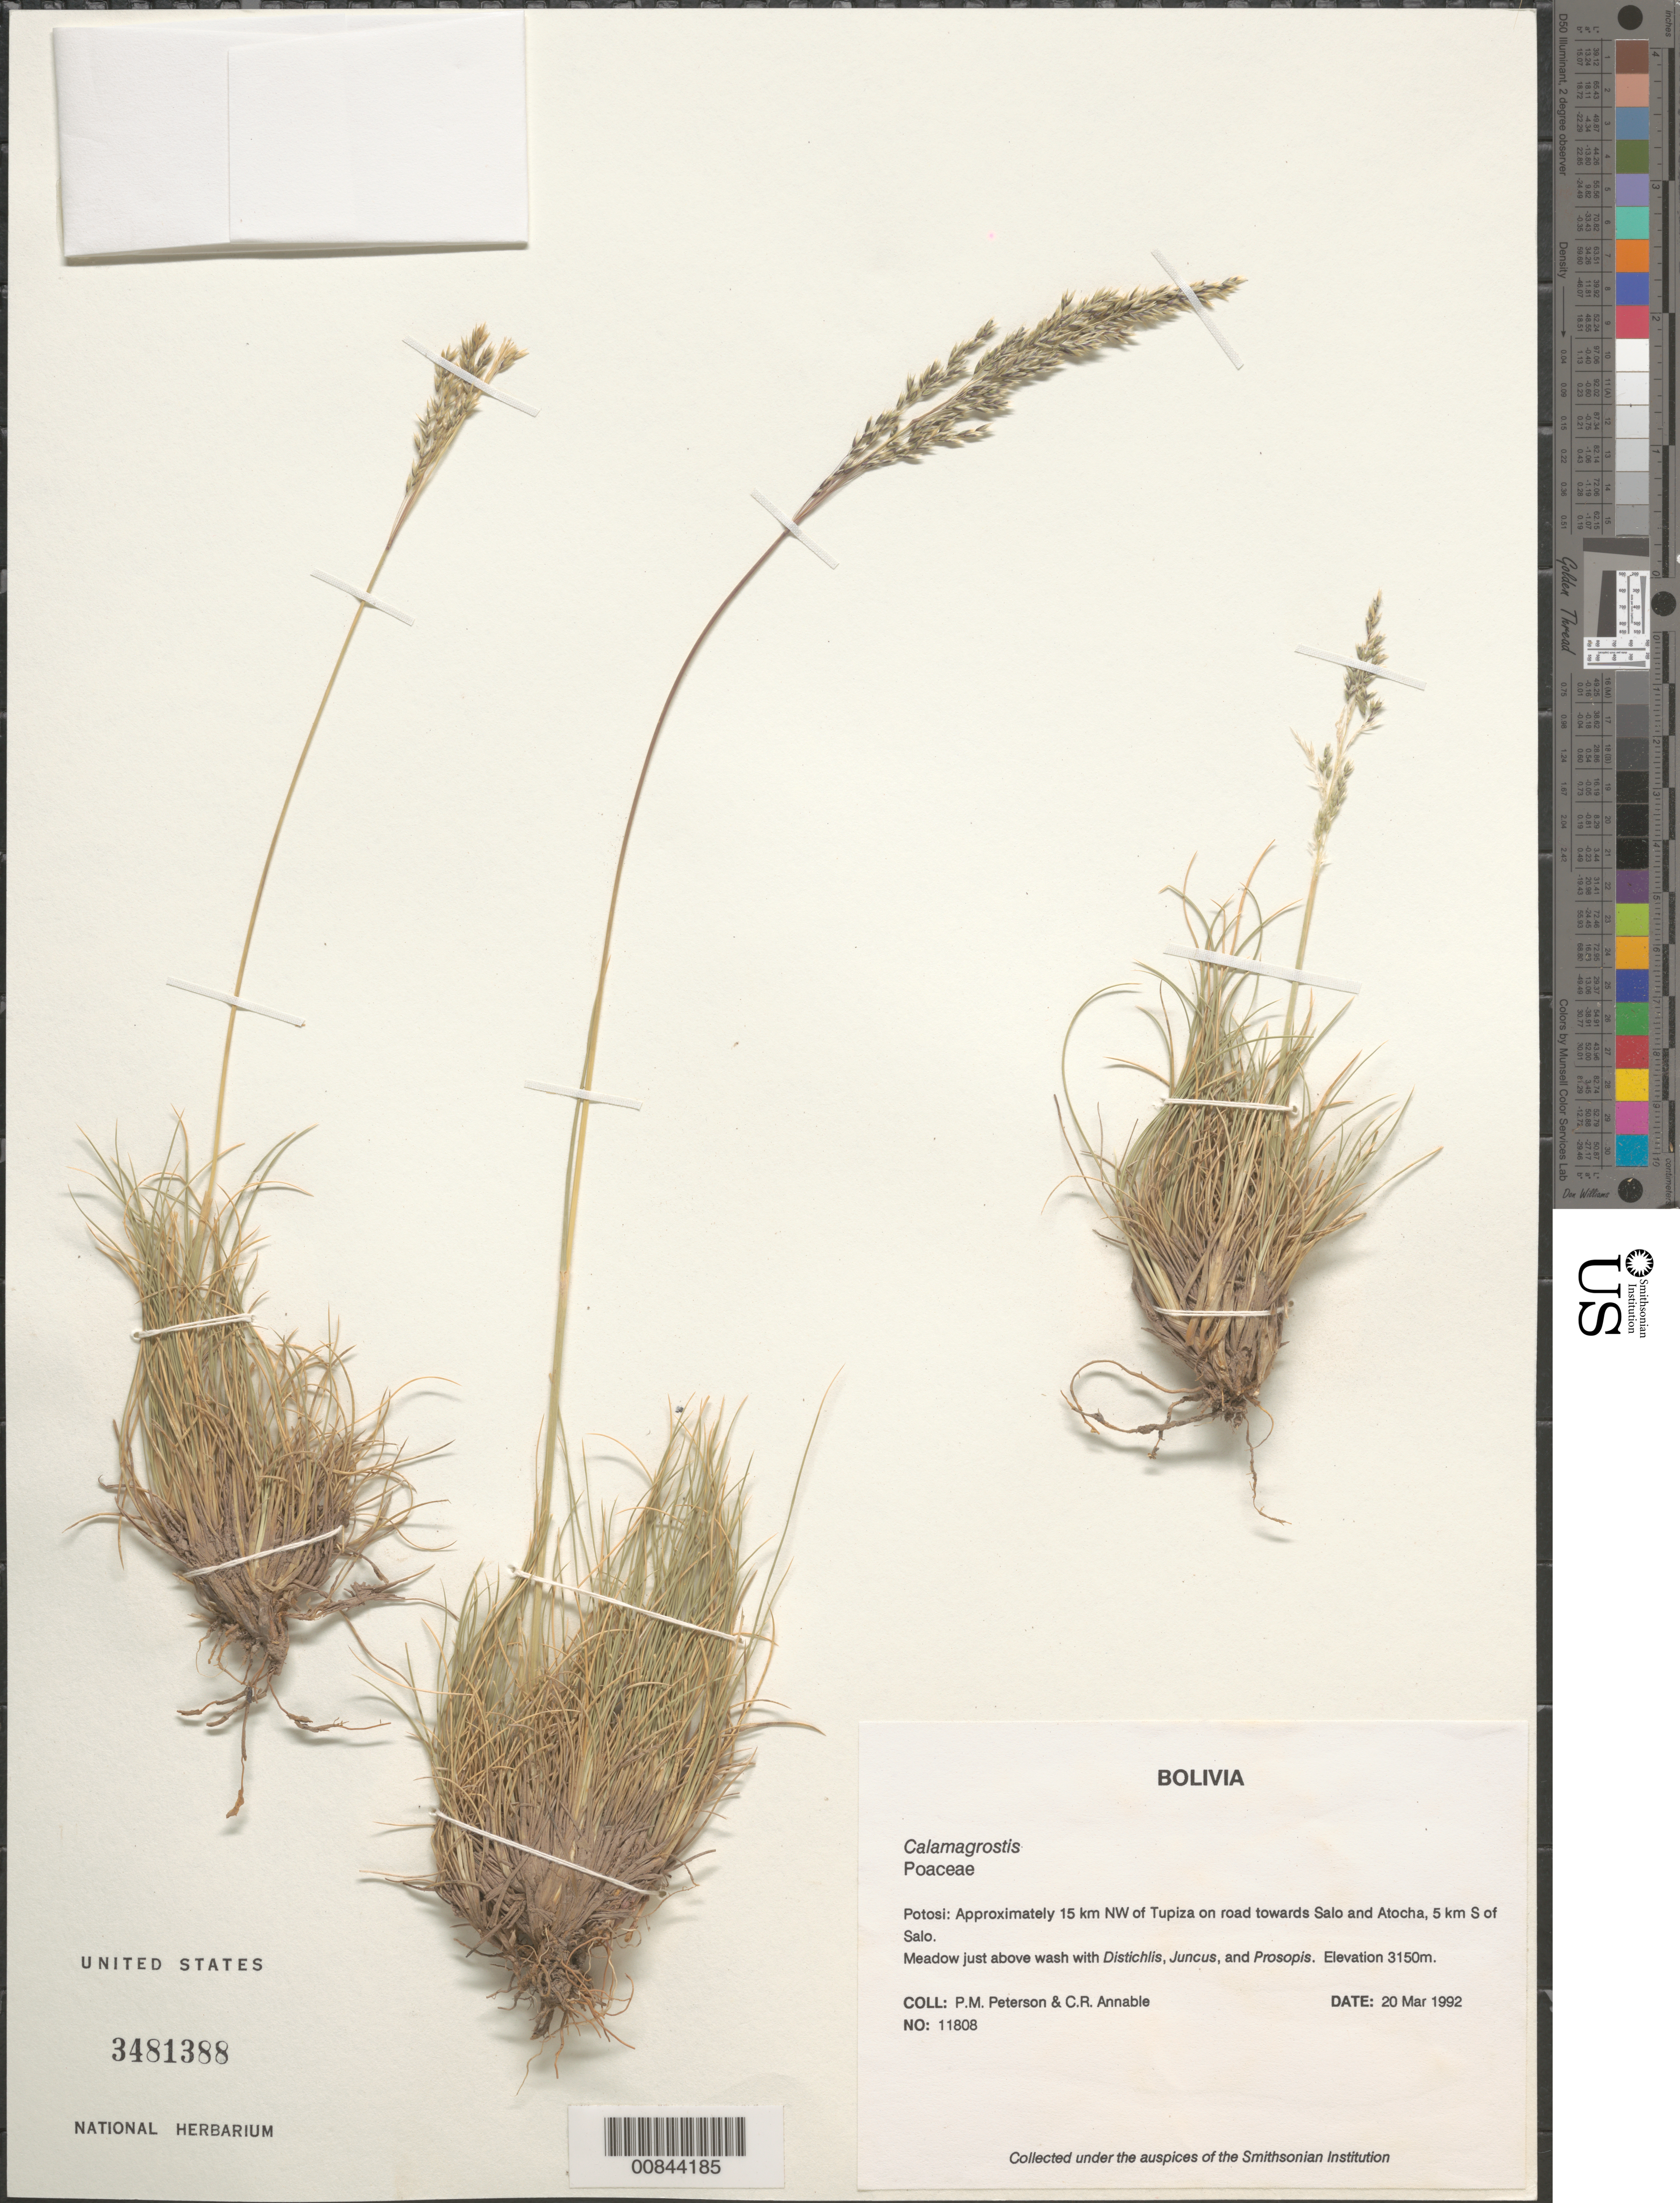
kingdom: Plantae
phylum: Tracheophyta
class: Liliopsida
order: Poales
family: Poaceae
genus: Calamagrostis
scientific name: Calamagrostis sp.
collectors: P. M. Peterson & C. R. Annable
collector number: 11808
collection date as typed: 20 Mar 1992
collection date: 1992-03-20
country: Bolivia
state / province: Potosi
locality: Approximately 15 km NW of Tupiza on road towards Salo and Atocha, 5 km S of Salo.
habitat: Meadow just above wash with Distichlis, Juncus, and Prosopis.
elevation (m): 3150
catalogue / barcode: US 3481388